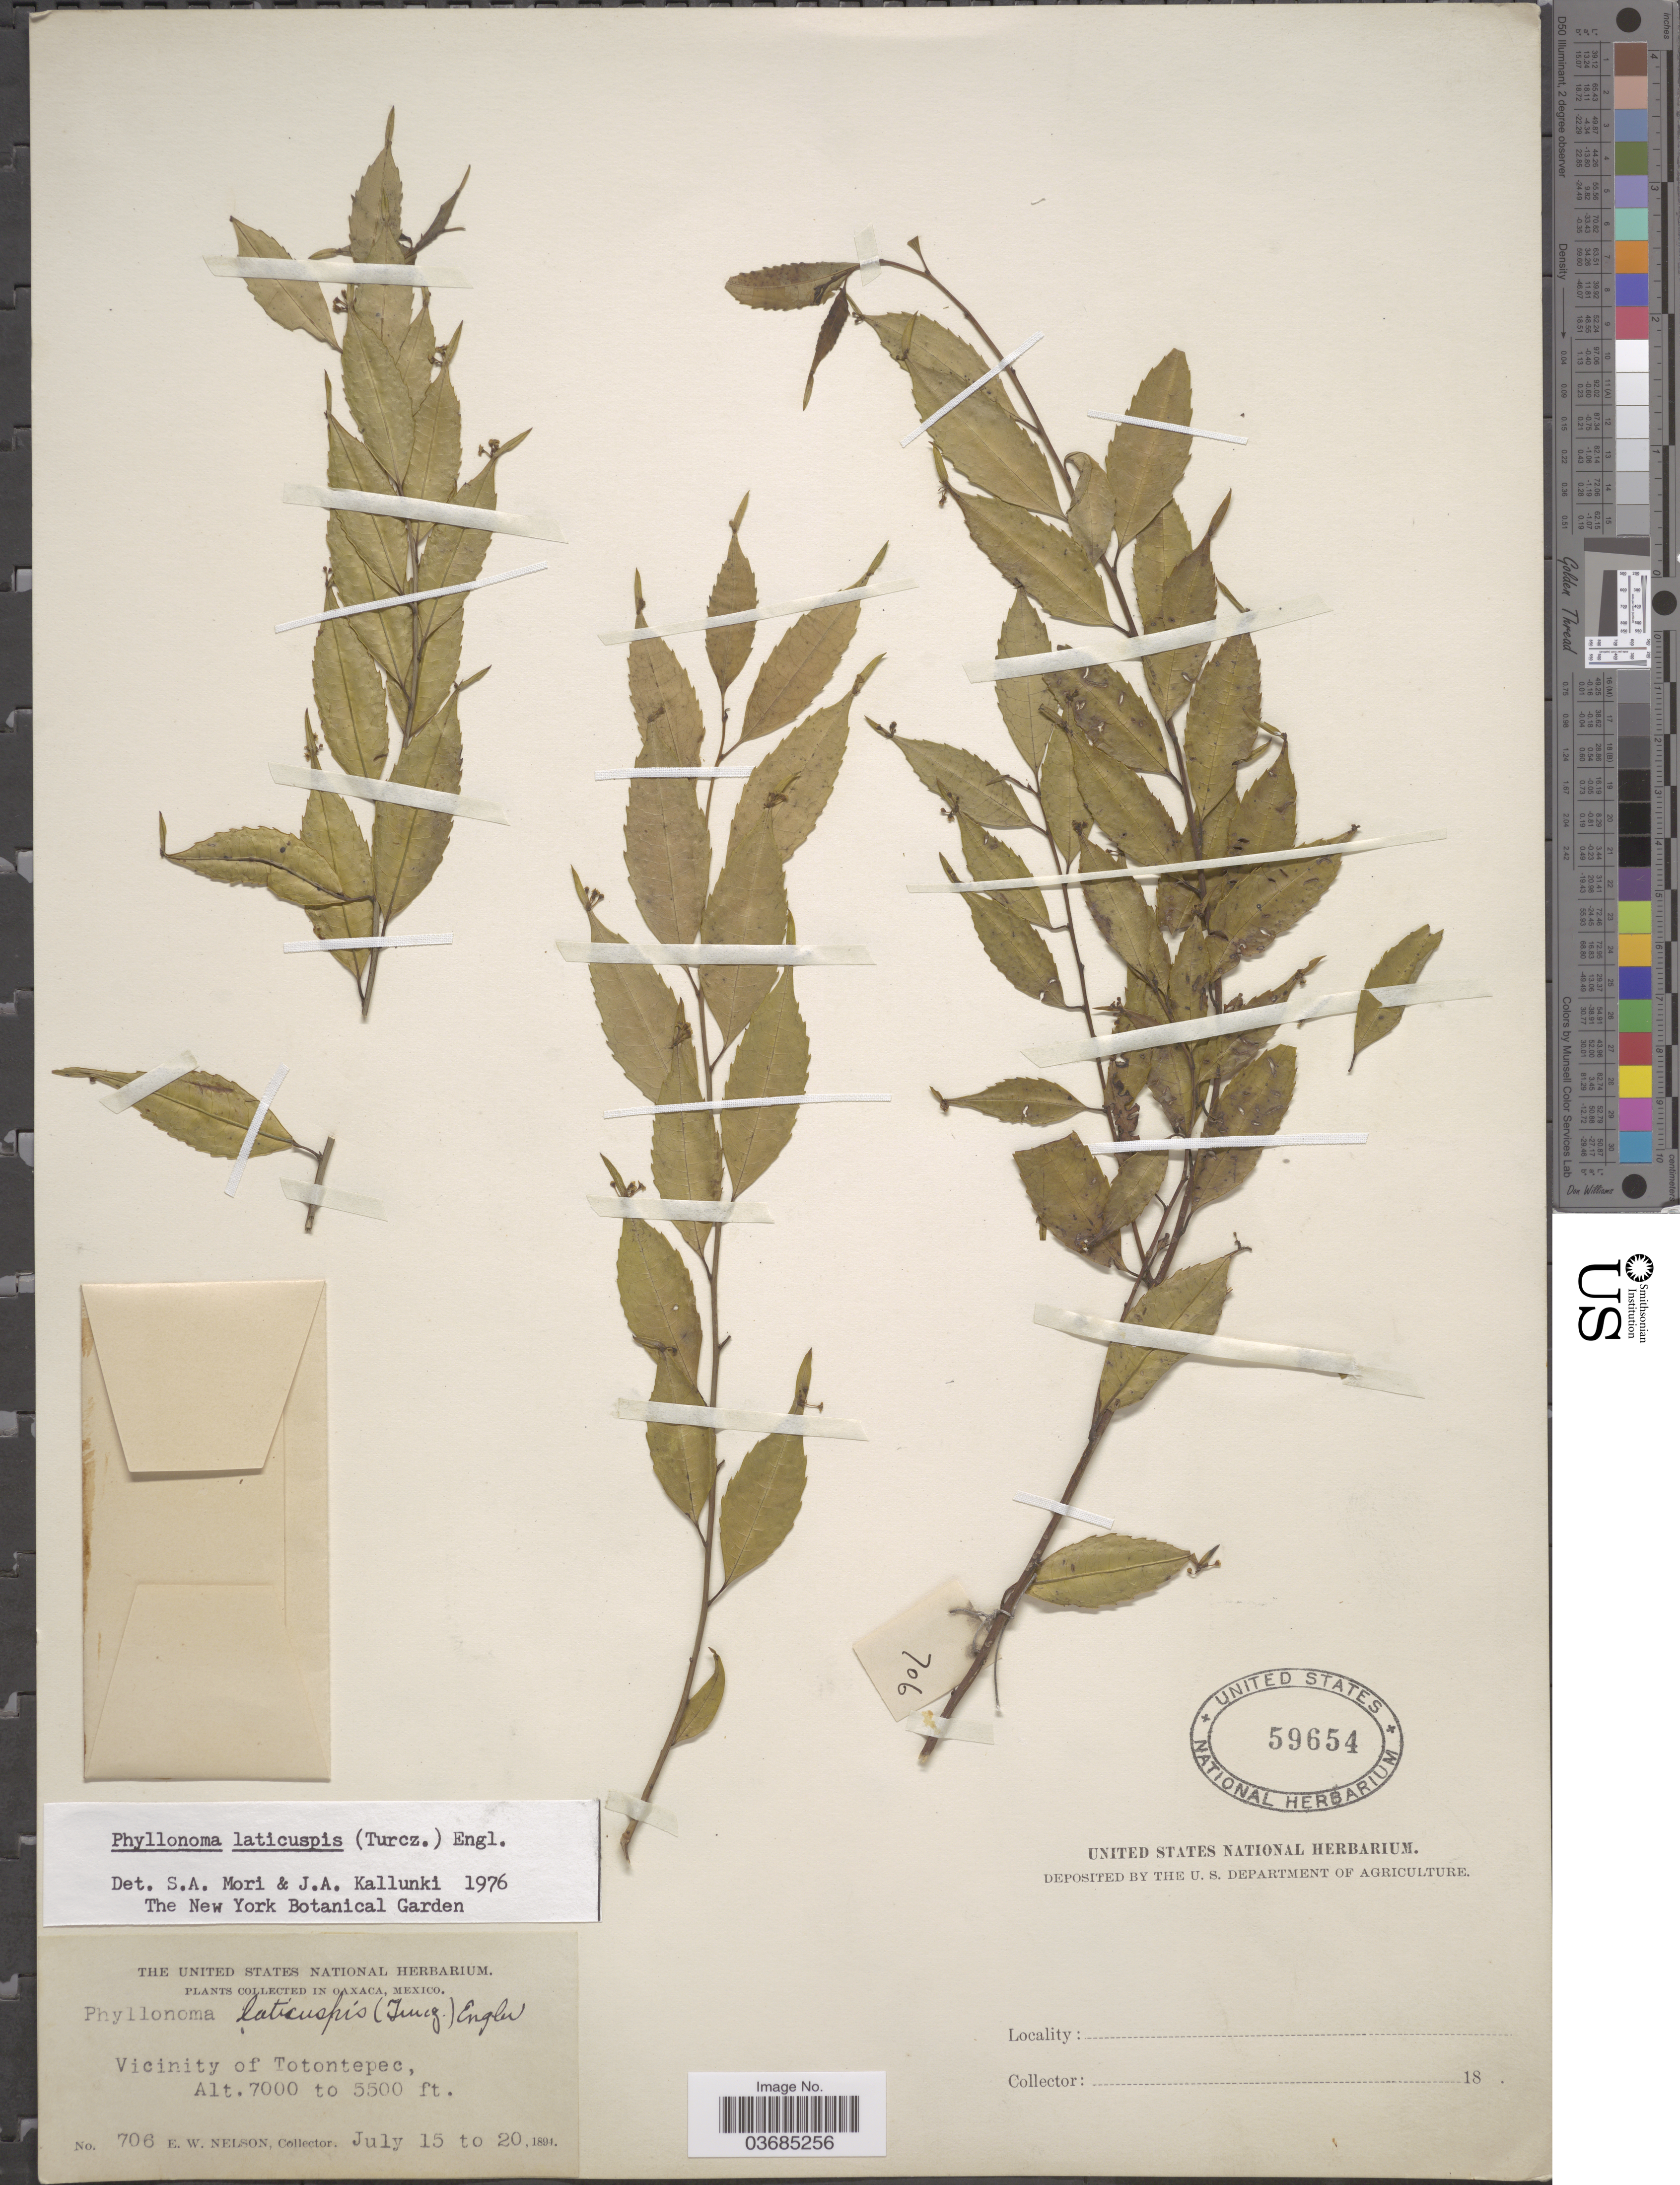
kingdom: Plantae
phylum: Tracheophyta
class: Magnoliopsida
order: Aquifoliales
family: Phyllonomaceae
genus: Phyllonoma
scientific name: Phyllonoma laticuspis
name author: (Turcz.) Engl.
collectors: E. W. Nelson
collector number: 706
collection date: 1894-07-15/1894-07-20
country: Mexico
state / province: Oaxaca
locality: Vicinity of Totontepec.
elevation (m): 1676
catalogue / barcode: US 59654